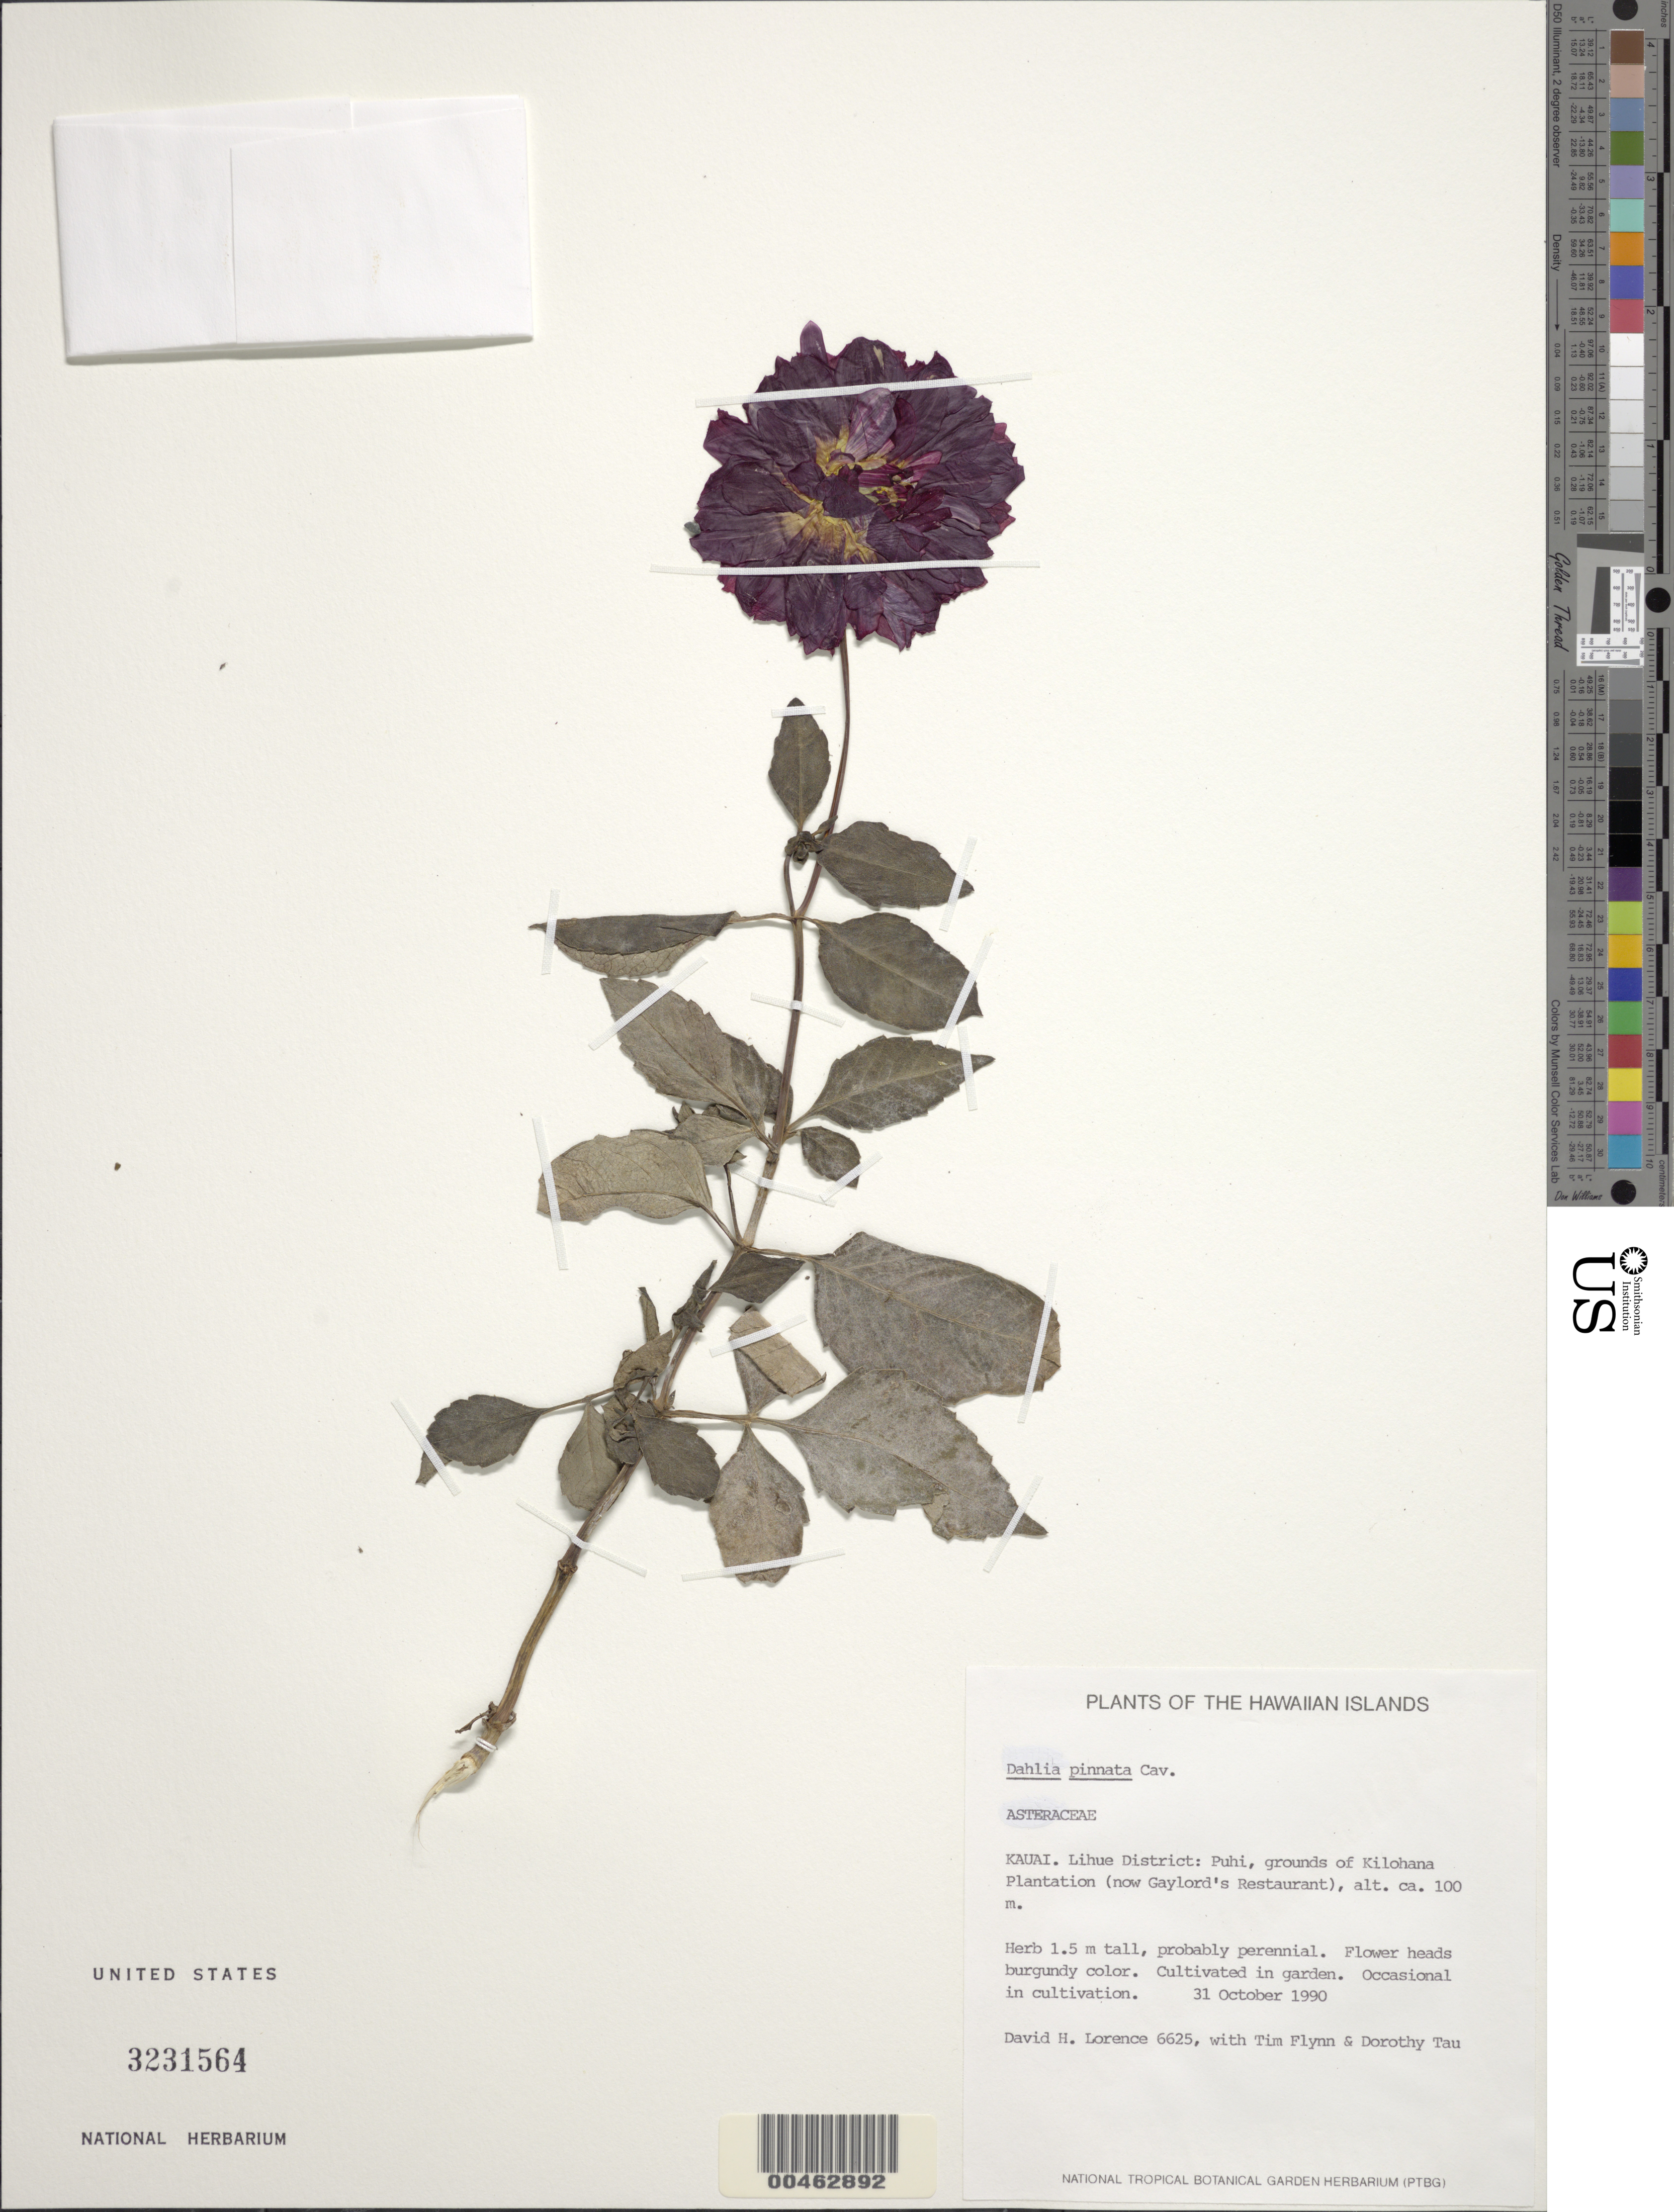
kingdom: Plantae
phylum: Tracheophyta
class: Magnoliopsida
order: Asterales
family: Asteraceae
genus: Dahlia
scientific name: Dahlia sp.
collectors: D. Lorence, T. W. Flynn & D. Tau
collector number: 6625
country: United States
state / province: Hawaii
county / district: Kauai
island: Kaua'i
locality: Lihue Dist.: Puhi, grounds of Kilohana Plantation (now Gaylord's Restaurant)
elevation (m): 100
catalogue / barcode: US 3231564